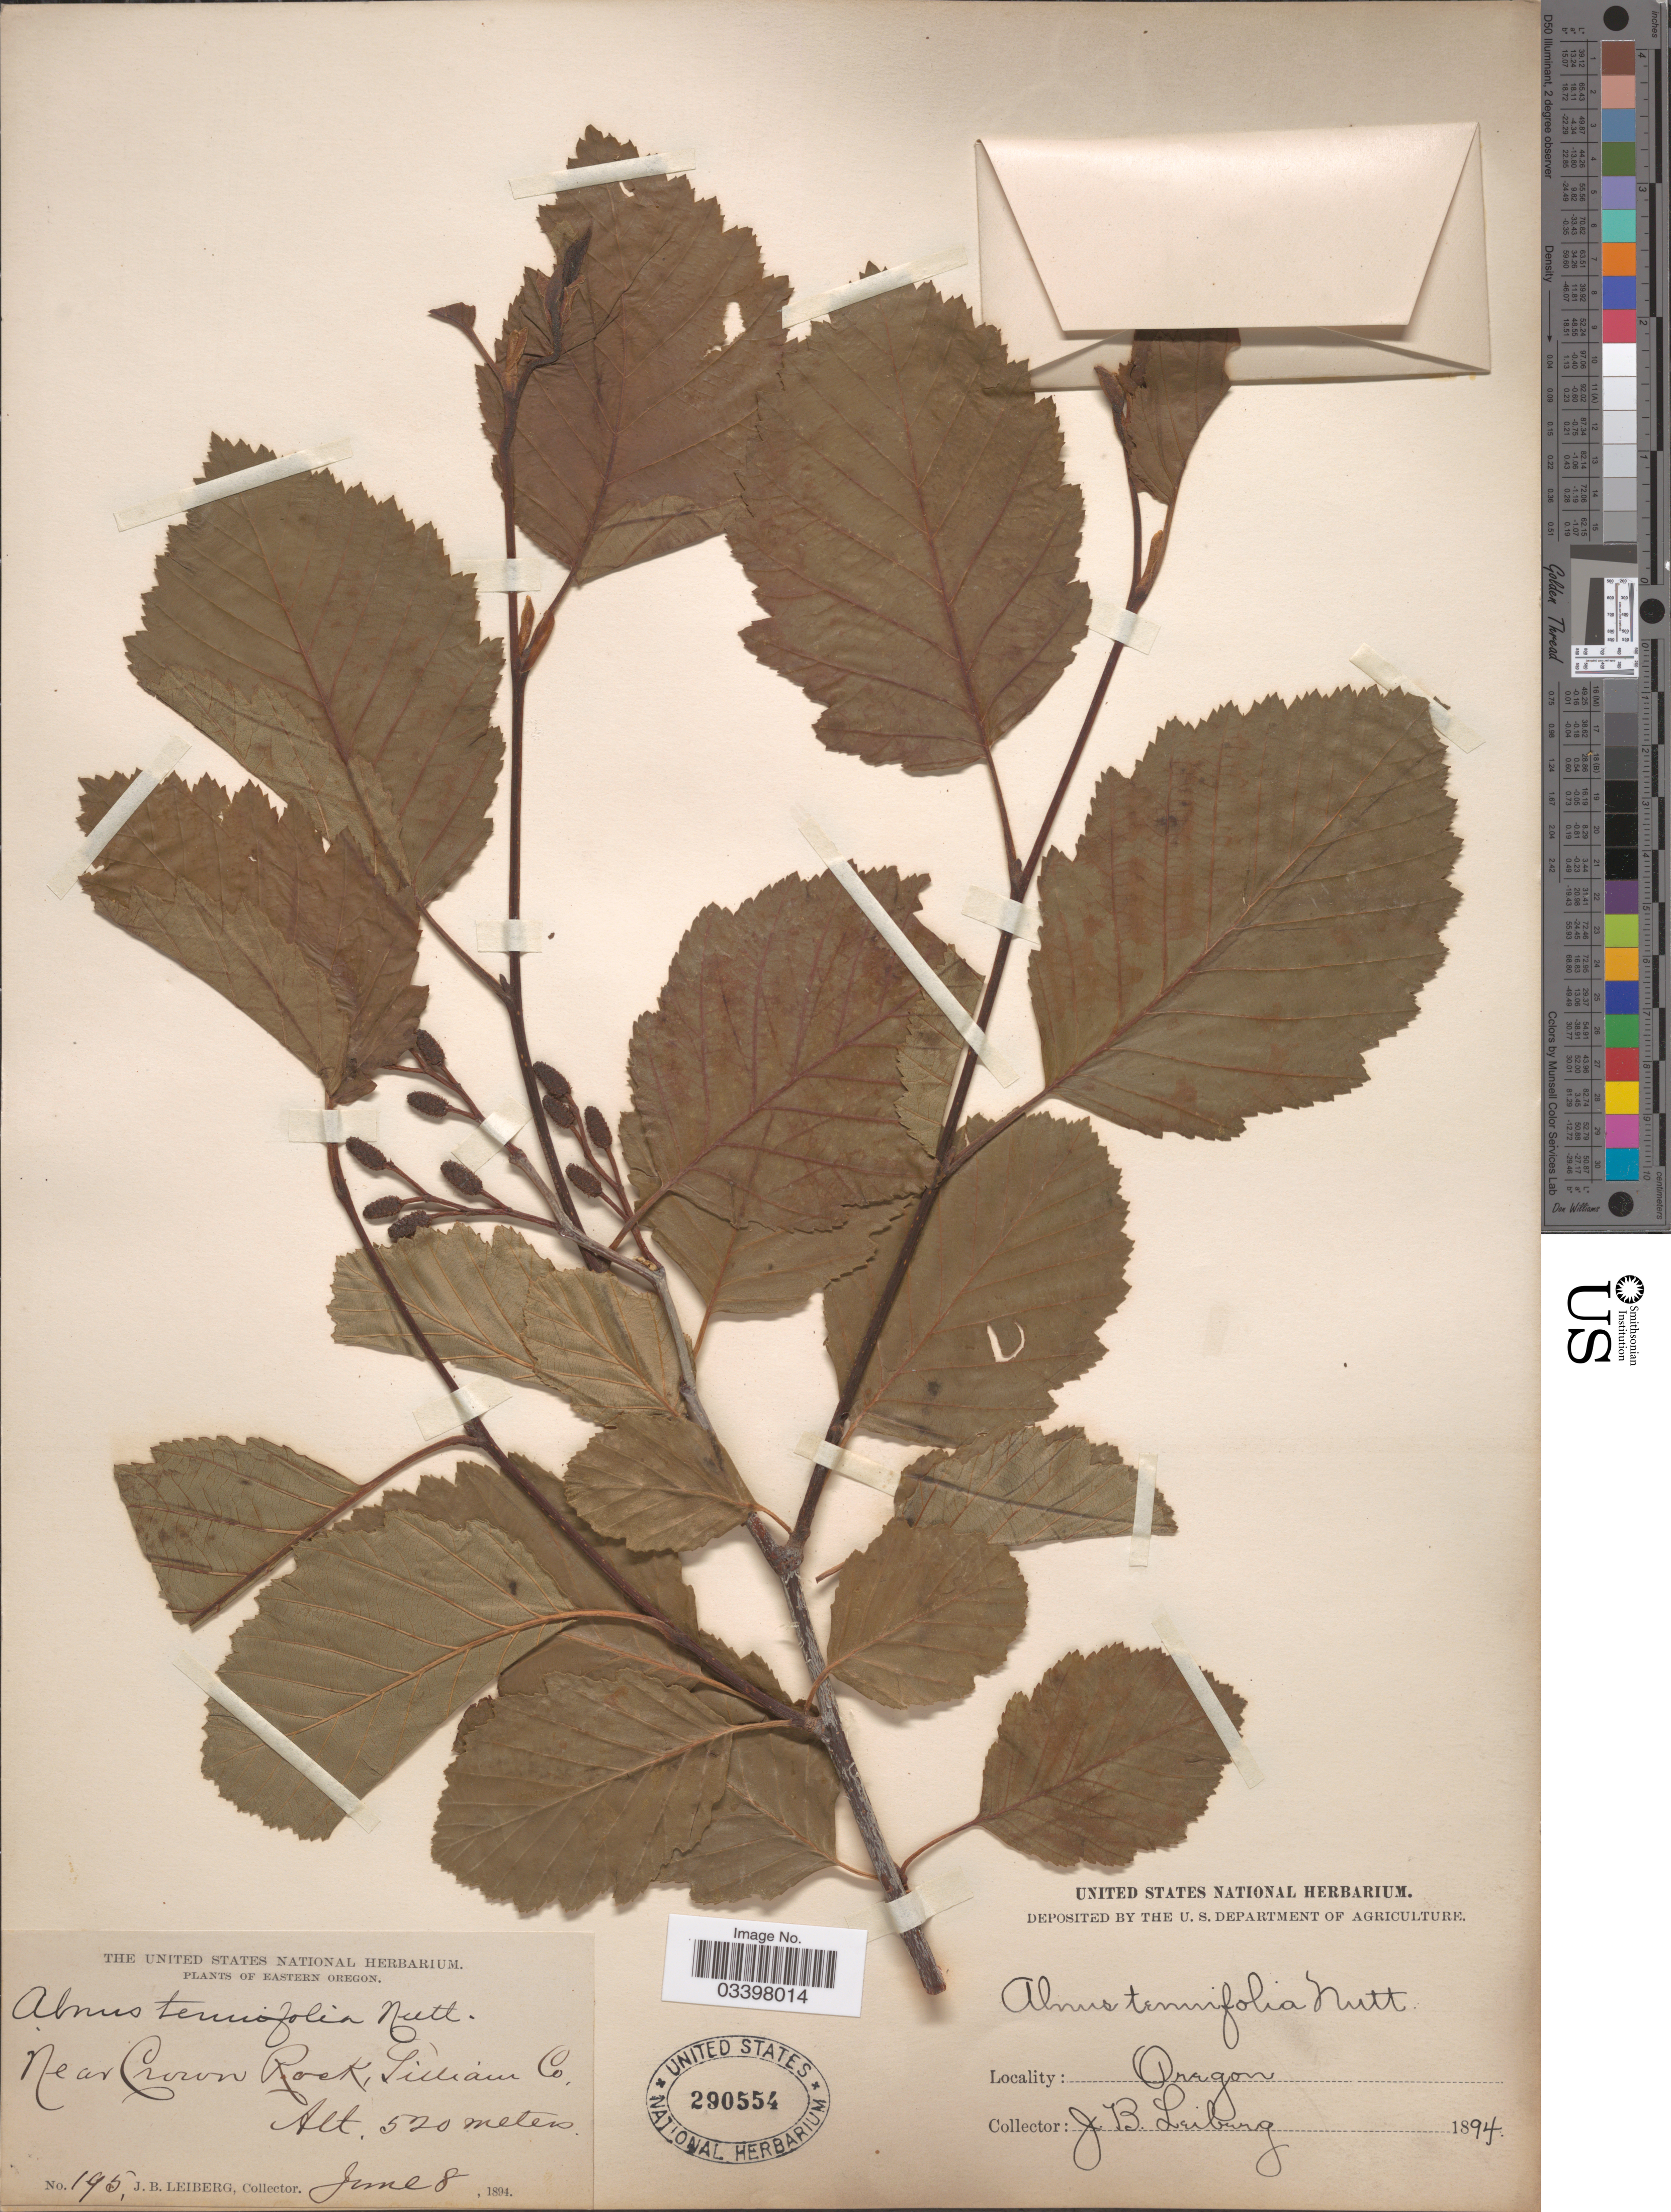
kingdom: Plantae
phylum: Tracheophyta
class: Magnoliopsida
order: Fagales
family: Betulaceae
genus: Alnus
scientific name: Alnus incana subsp. tenuifolia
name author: (Nutt.) Breitung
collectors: J. B. Leiberg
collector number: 195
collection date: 1894-06-08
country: United States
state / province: Oregon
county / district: Gilliam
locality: Near Crown Rock, Gilliam Co.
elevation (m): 520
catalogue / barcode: US 290554